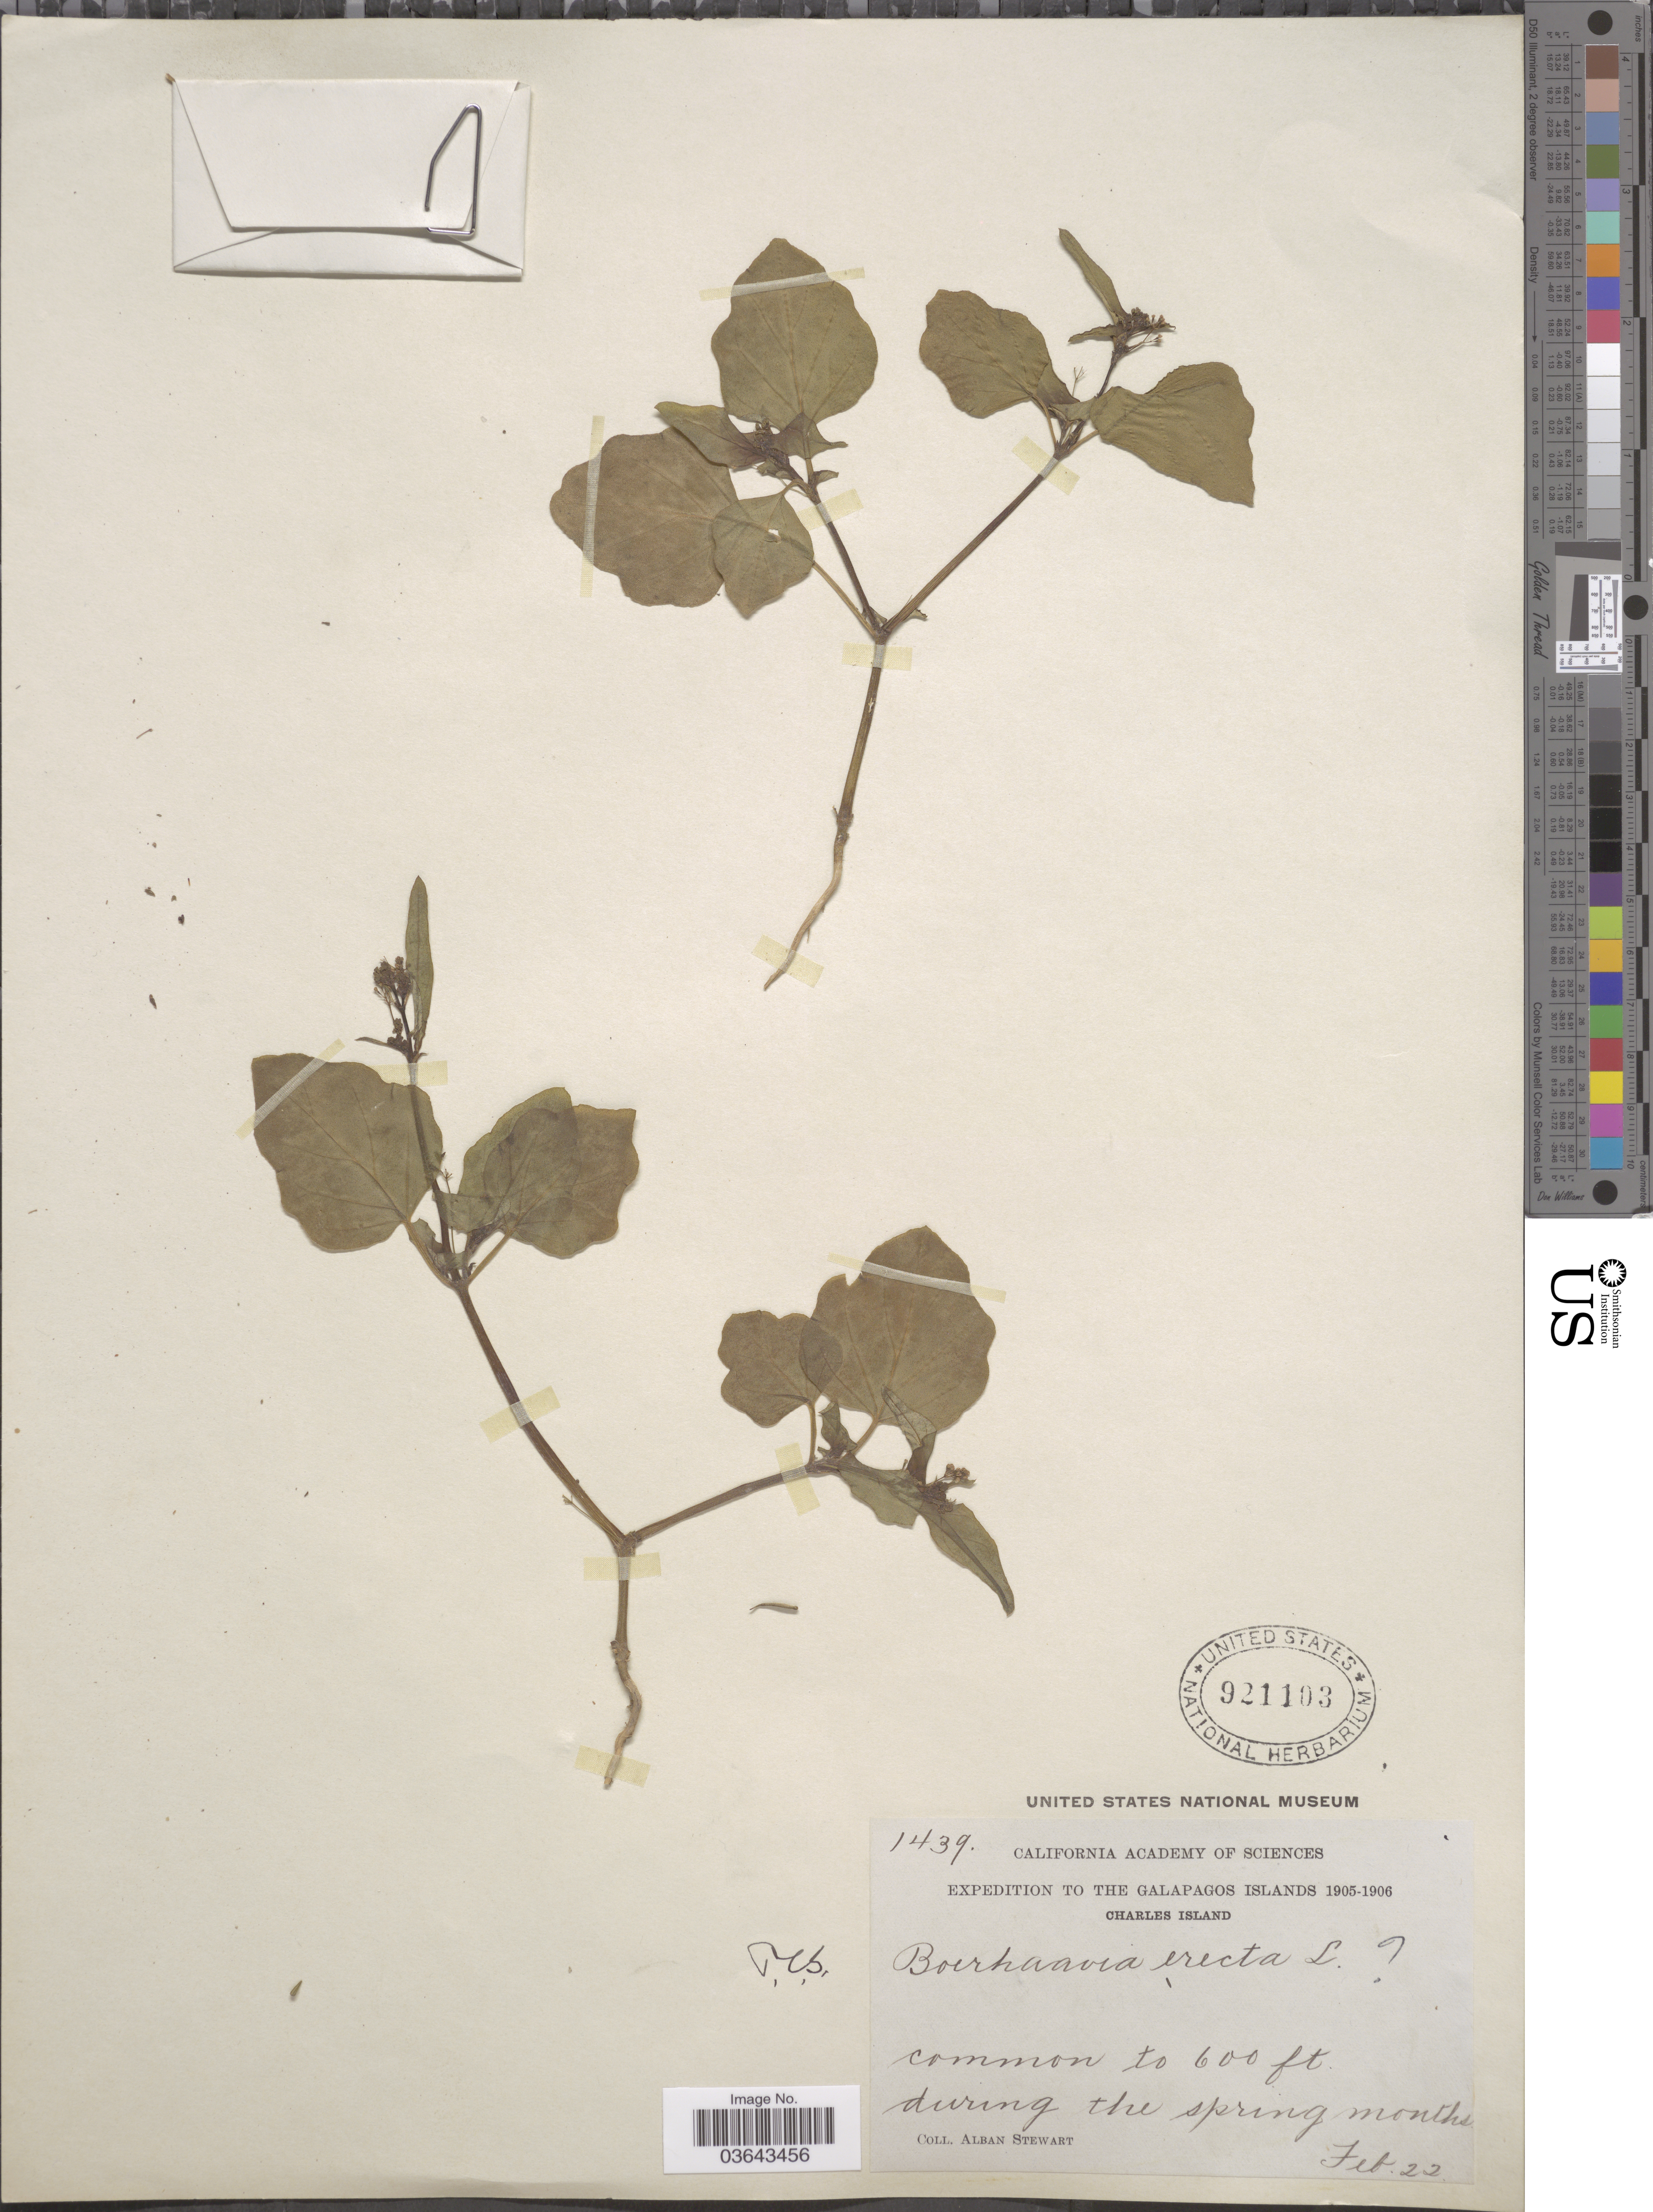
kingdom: Plantae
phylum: Tracheophyta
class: Magnoliopsida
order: Caryophyllales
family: Nyctaginaceae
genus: Boerhavia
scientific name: Boerhavia erecta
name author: L.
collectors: A. Stewart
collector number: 1439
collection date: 1905-02-22/1906-02-22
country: Ecuador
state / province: Colón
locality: The Galapagos Islands. Charles Island.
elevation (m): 183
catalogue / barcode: US 921103